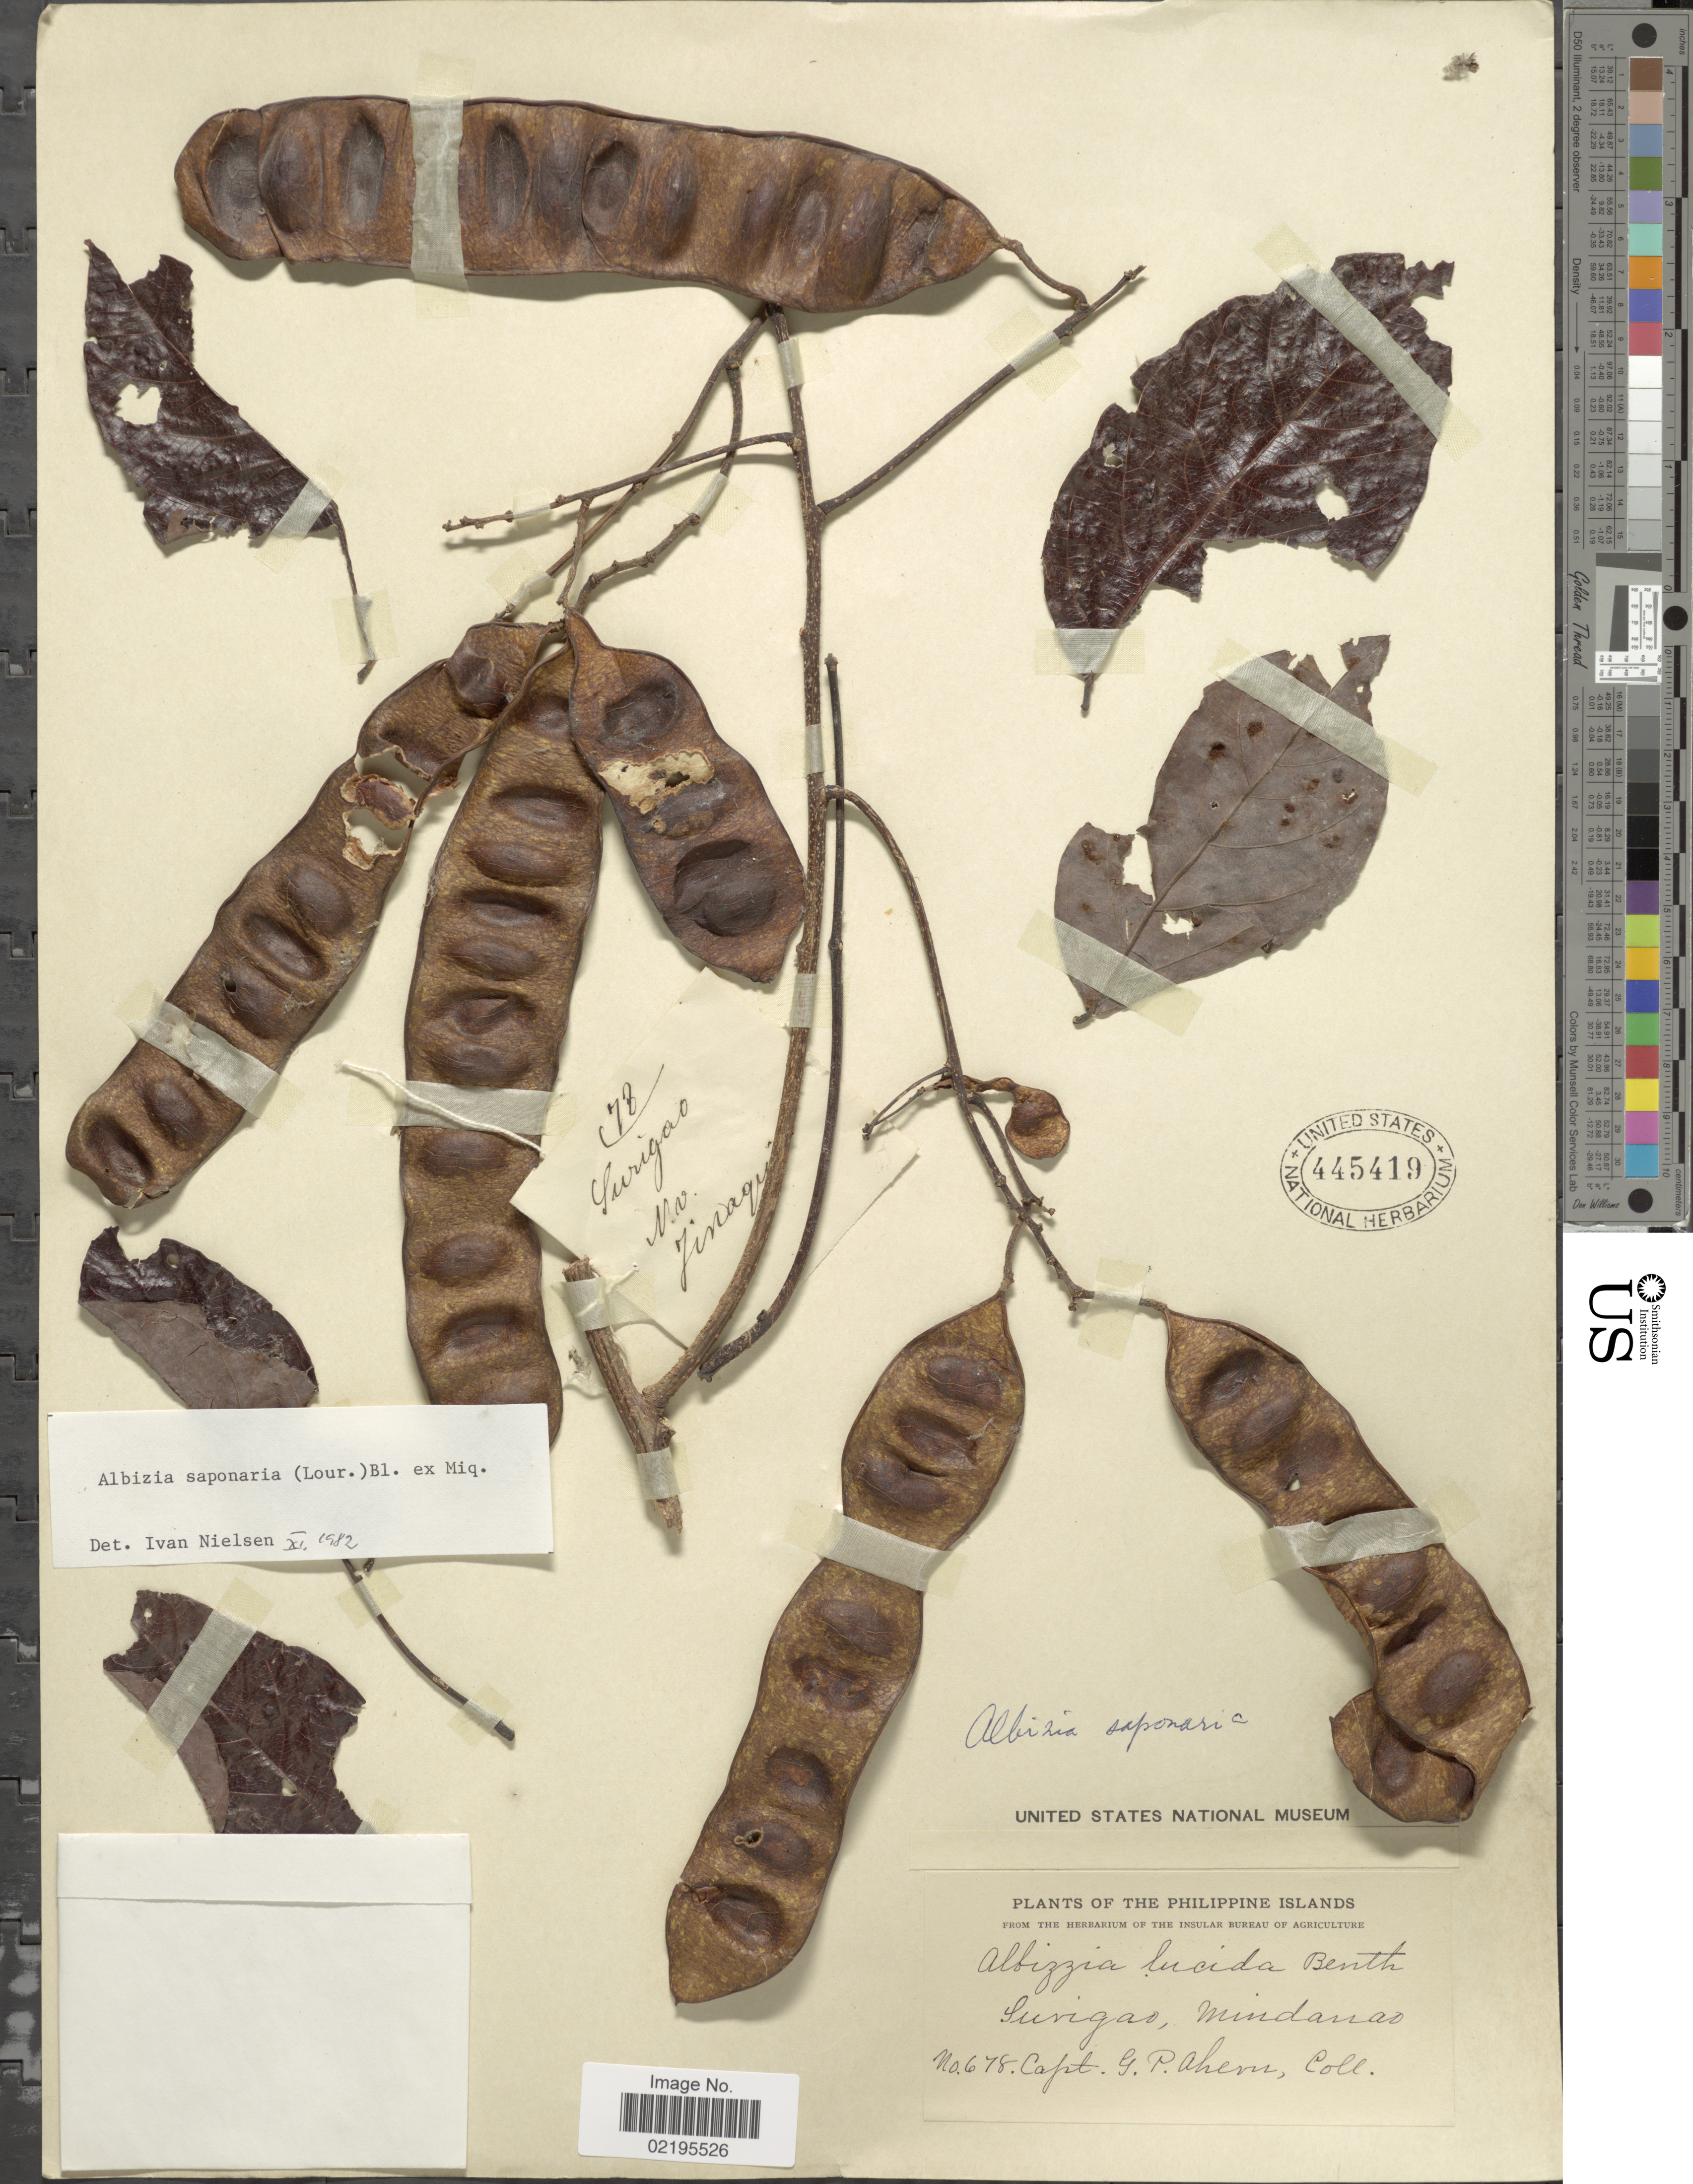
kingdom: Plantae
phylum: Tracheophyta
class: Magnoliopsida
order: Fabales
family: Fabaceae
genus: Albizia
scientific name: Albizia saponaria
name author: (Lour.) Blume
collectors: G. Ahern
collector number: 678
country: Philippines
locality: Surigao, Mindanao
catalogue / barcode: US 445419